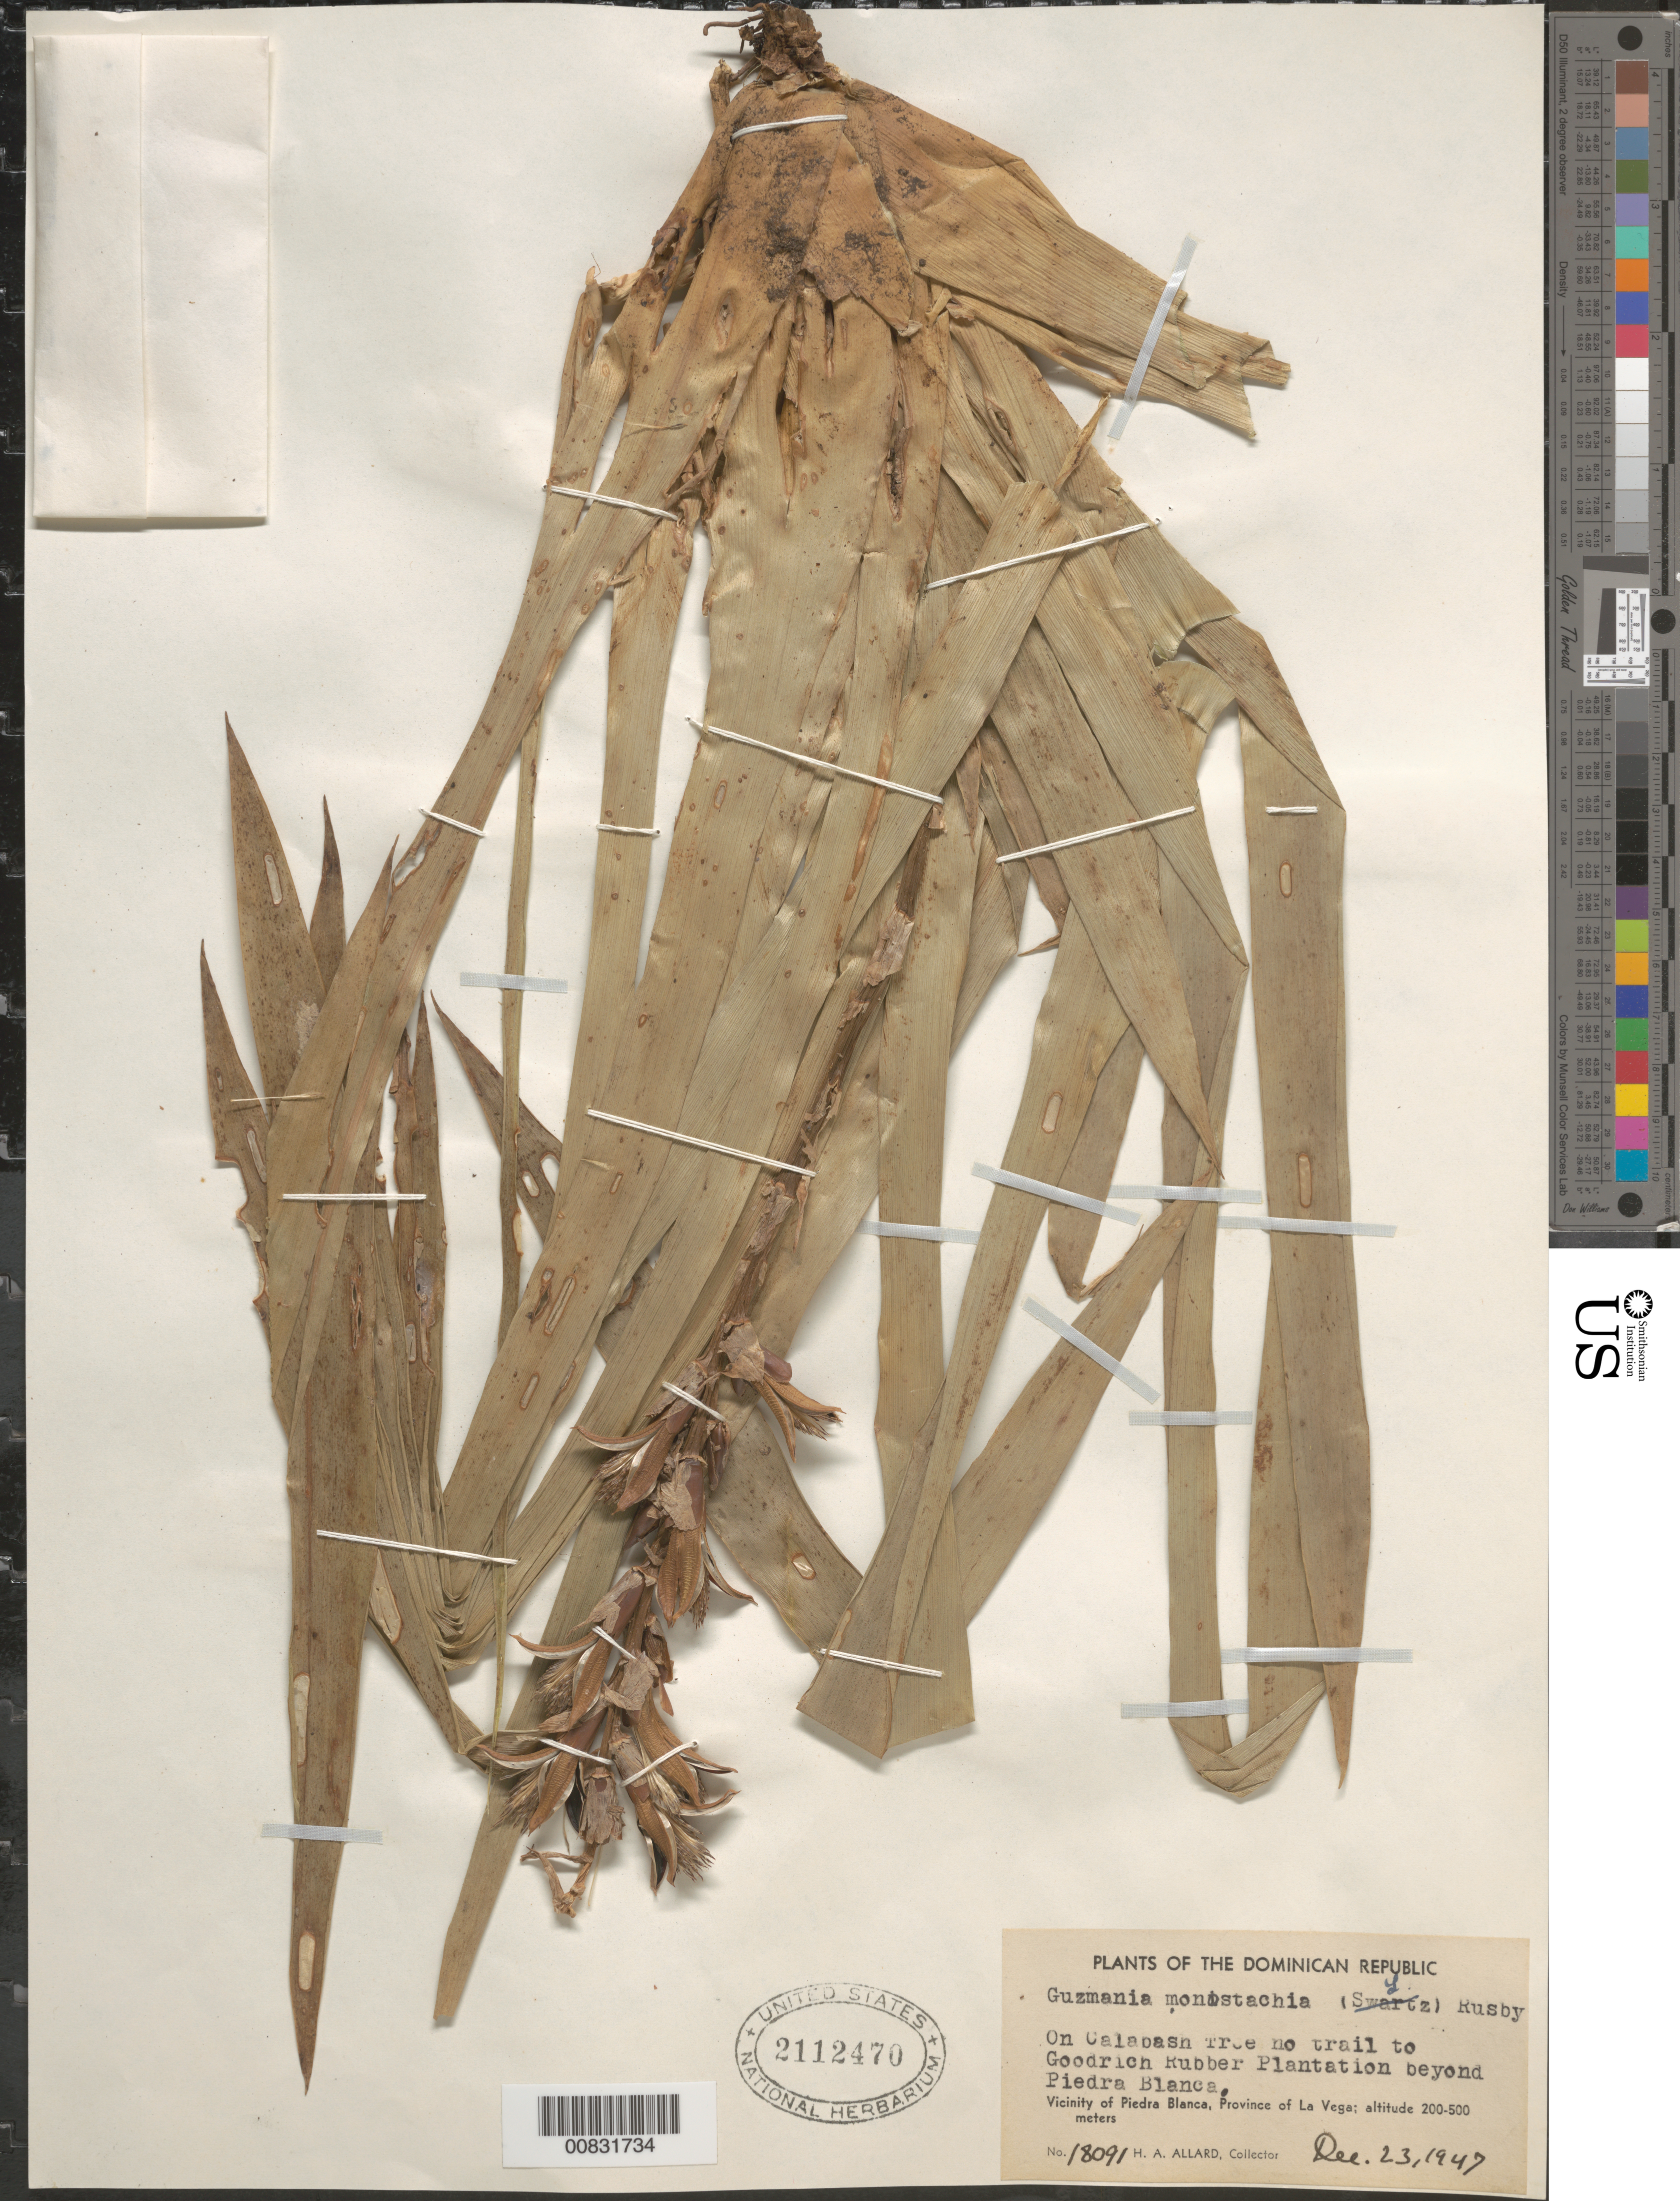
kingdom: Plantae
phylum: Tracheophyta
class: Liliopsida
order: Poales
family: Bromeliaceae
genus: Guzmania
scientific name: Guzmania monostachia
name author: (L.) Rusby ex Mez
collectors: H. A. Allard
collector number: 18091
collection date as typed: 23 Dec 1947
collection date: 1947-12-23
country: Dominican Republic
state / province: La Vega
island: Hispaniola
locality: Vicinity of Piedra Blanca. On trail to Goodrich Rubber Plantation beyond Piedra Blanca.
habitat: On Calabash tree.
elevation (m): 200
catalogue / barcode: US 2112470